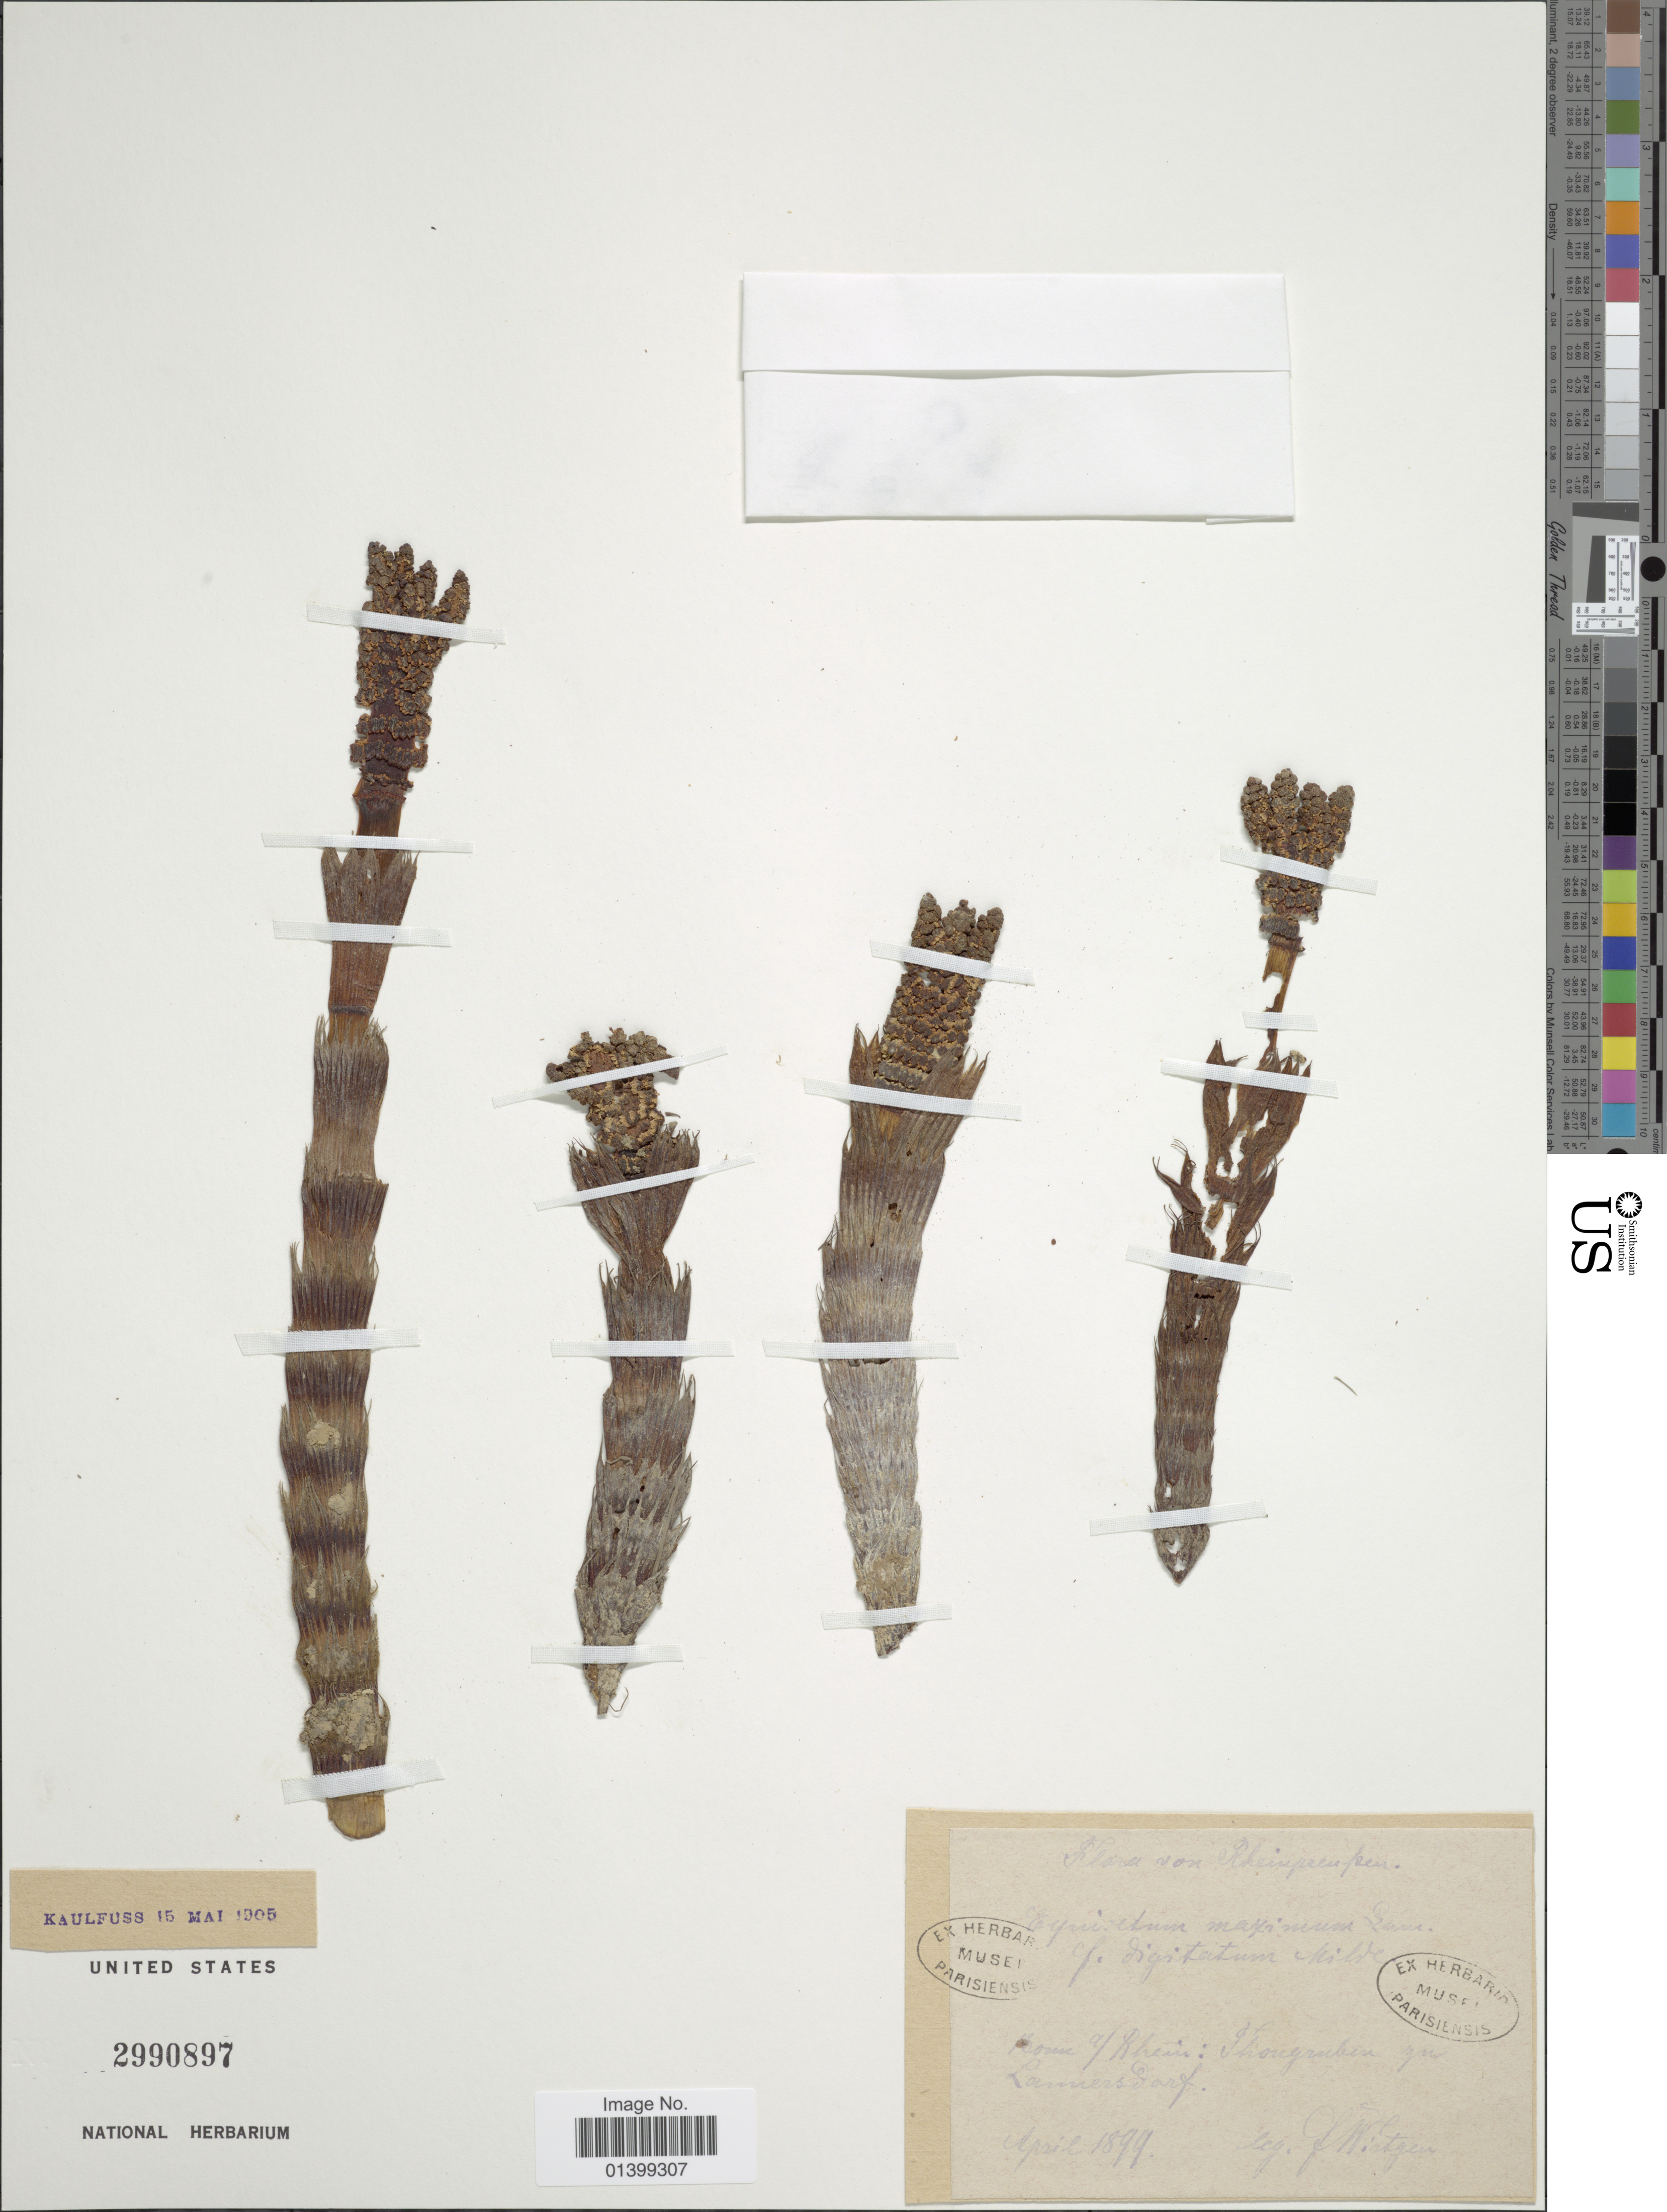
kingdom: Plantae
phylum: Tracheophyta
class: Polypodiopsida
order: Equisetales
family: Equisetaceae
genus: Equisetum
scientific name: Equisetum telmateia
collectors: F. Wirtgen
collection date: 1899-04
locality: Bonne a/Rhein: Thongruben zu Lanners Parf [interpreted]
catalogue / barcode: US 2990897